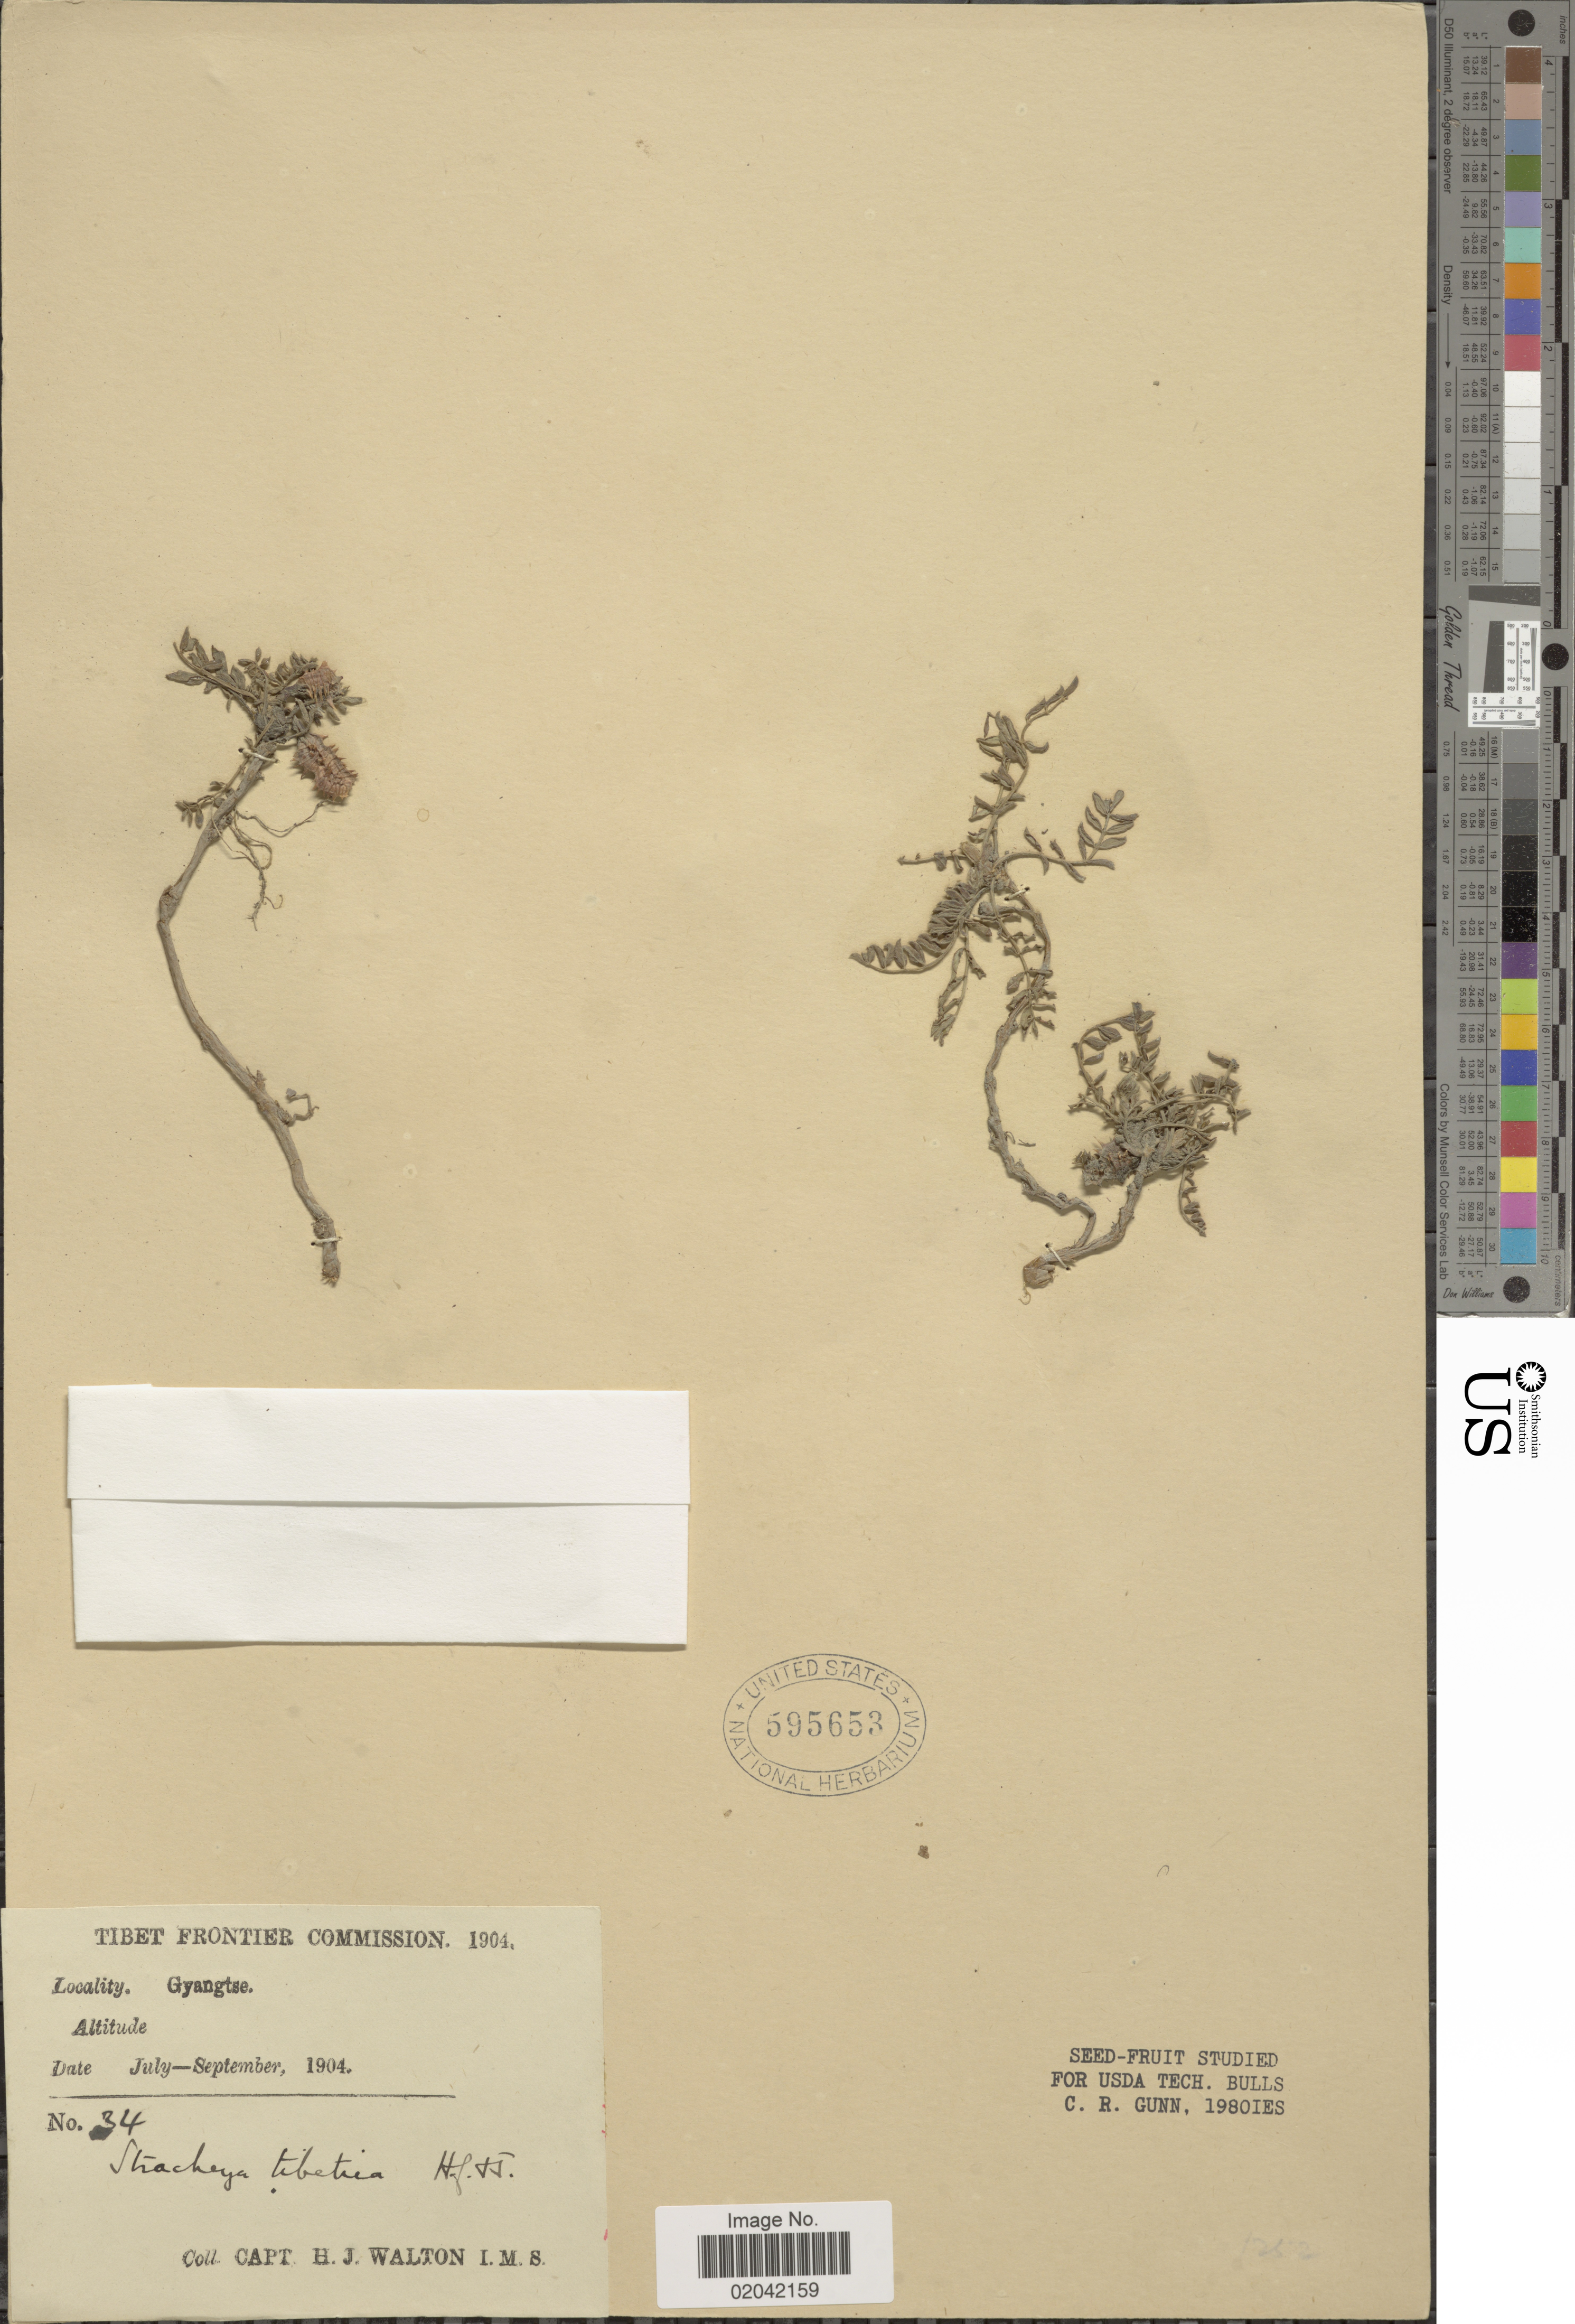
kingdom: Plantae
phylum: Tracheophyta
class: Magnoliopsida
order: Fabales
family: Fabaceae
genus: Hedysarum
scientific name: Hedysarum tibeticum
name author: (Benth.) B.H.Choi & H. Ohashi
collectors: H. Walton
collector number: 34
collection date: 1904-07/1904-09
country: China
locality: Gyangtse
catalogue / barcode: US 595653